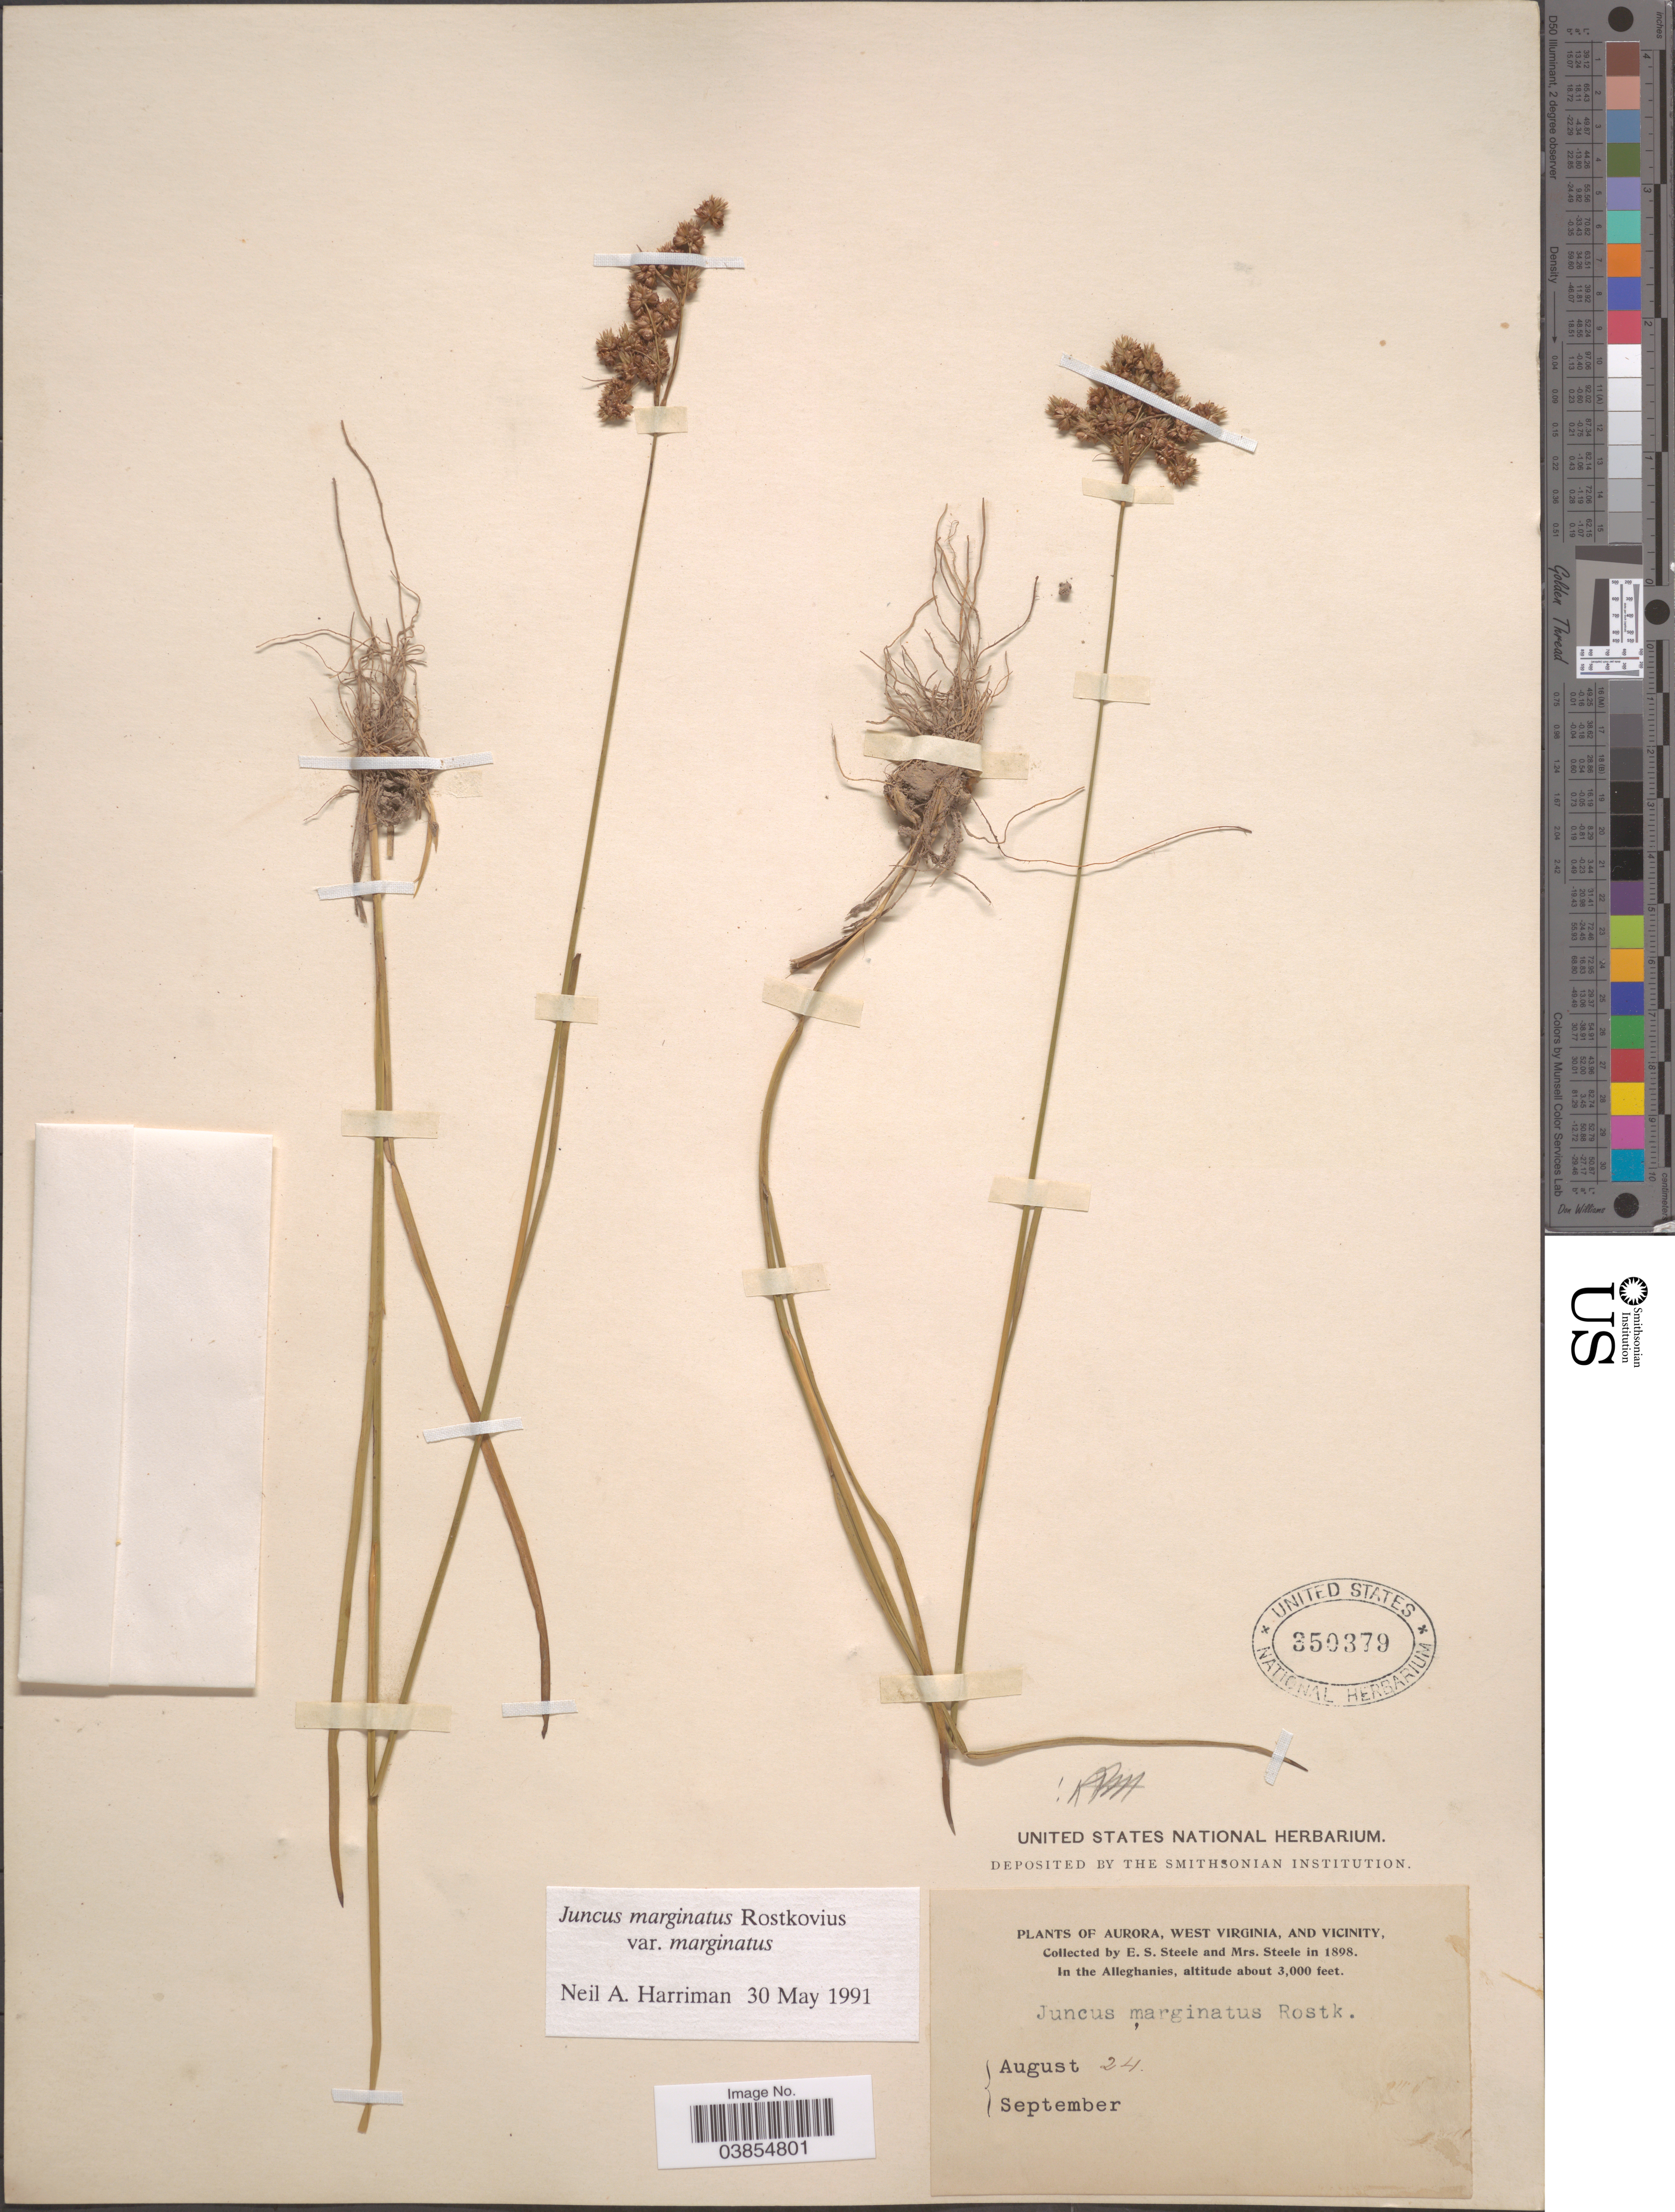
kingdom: Plantae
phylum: Tracheophyta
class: Liliopsida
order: Poales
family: Juncaceae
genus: Juncus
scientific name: Juncus marginatus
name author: Rostk.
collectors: E. Steele & Mrs. E. S. Steele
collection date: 1898-08-24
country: United States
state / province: West Virginia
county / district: Preston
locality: Aurora, West Virginia, and vicinity. In the Alleghanies.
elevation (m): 914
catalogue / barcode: US 350379